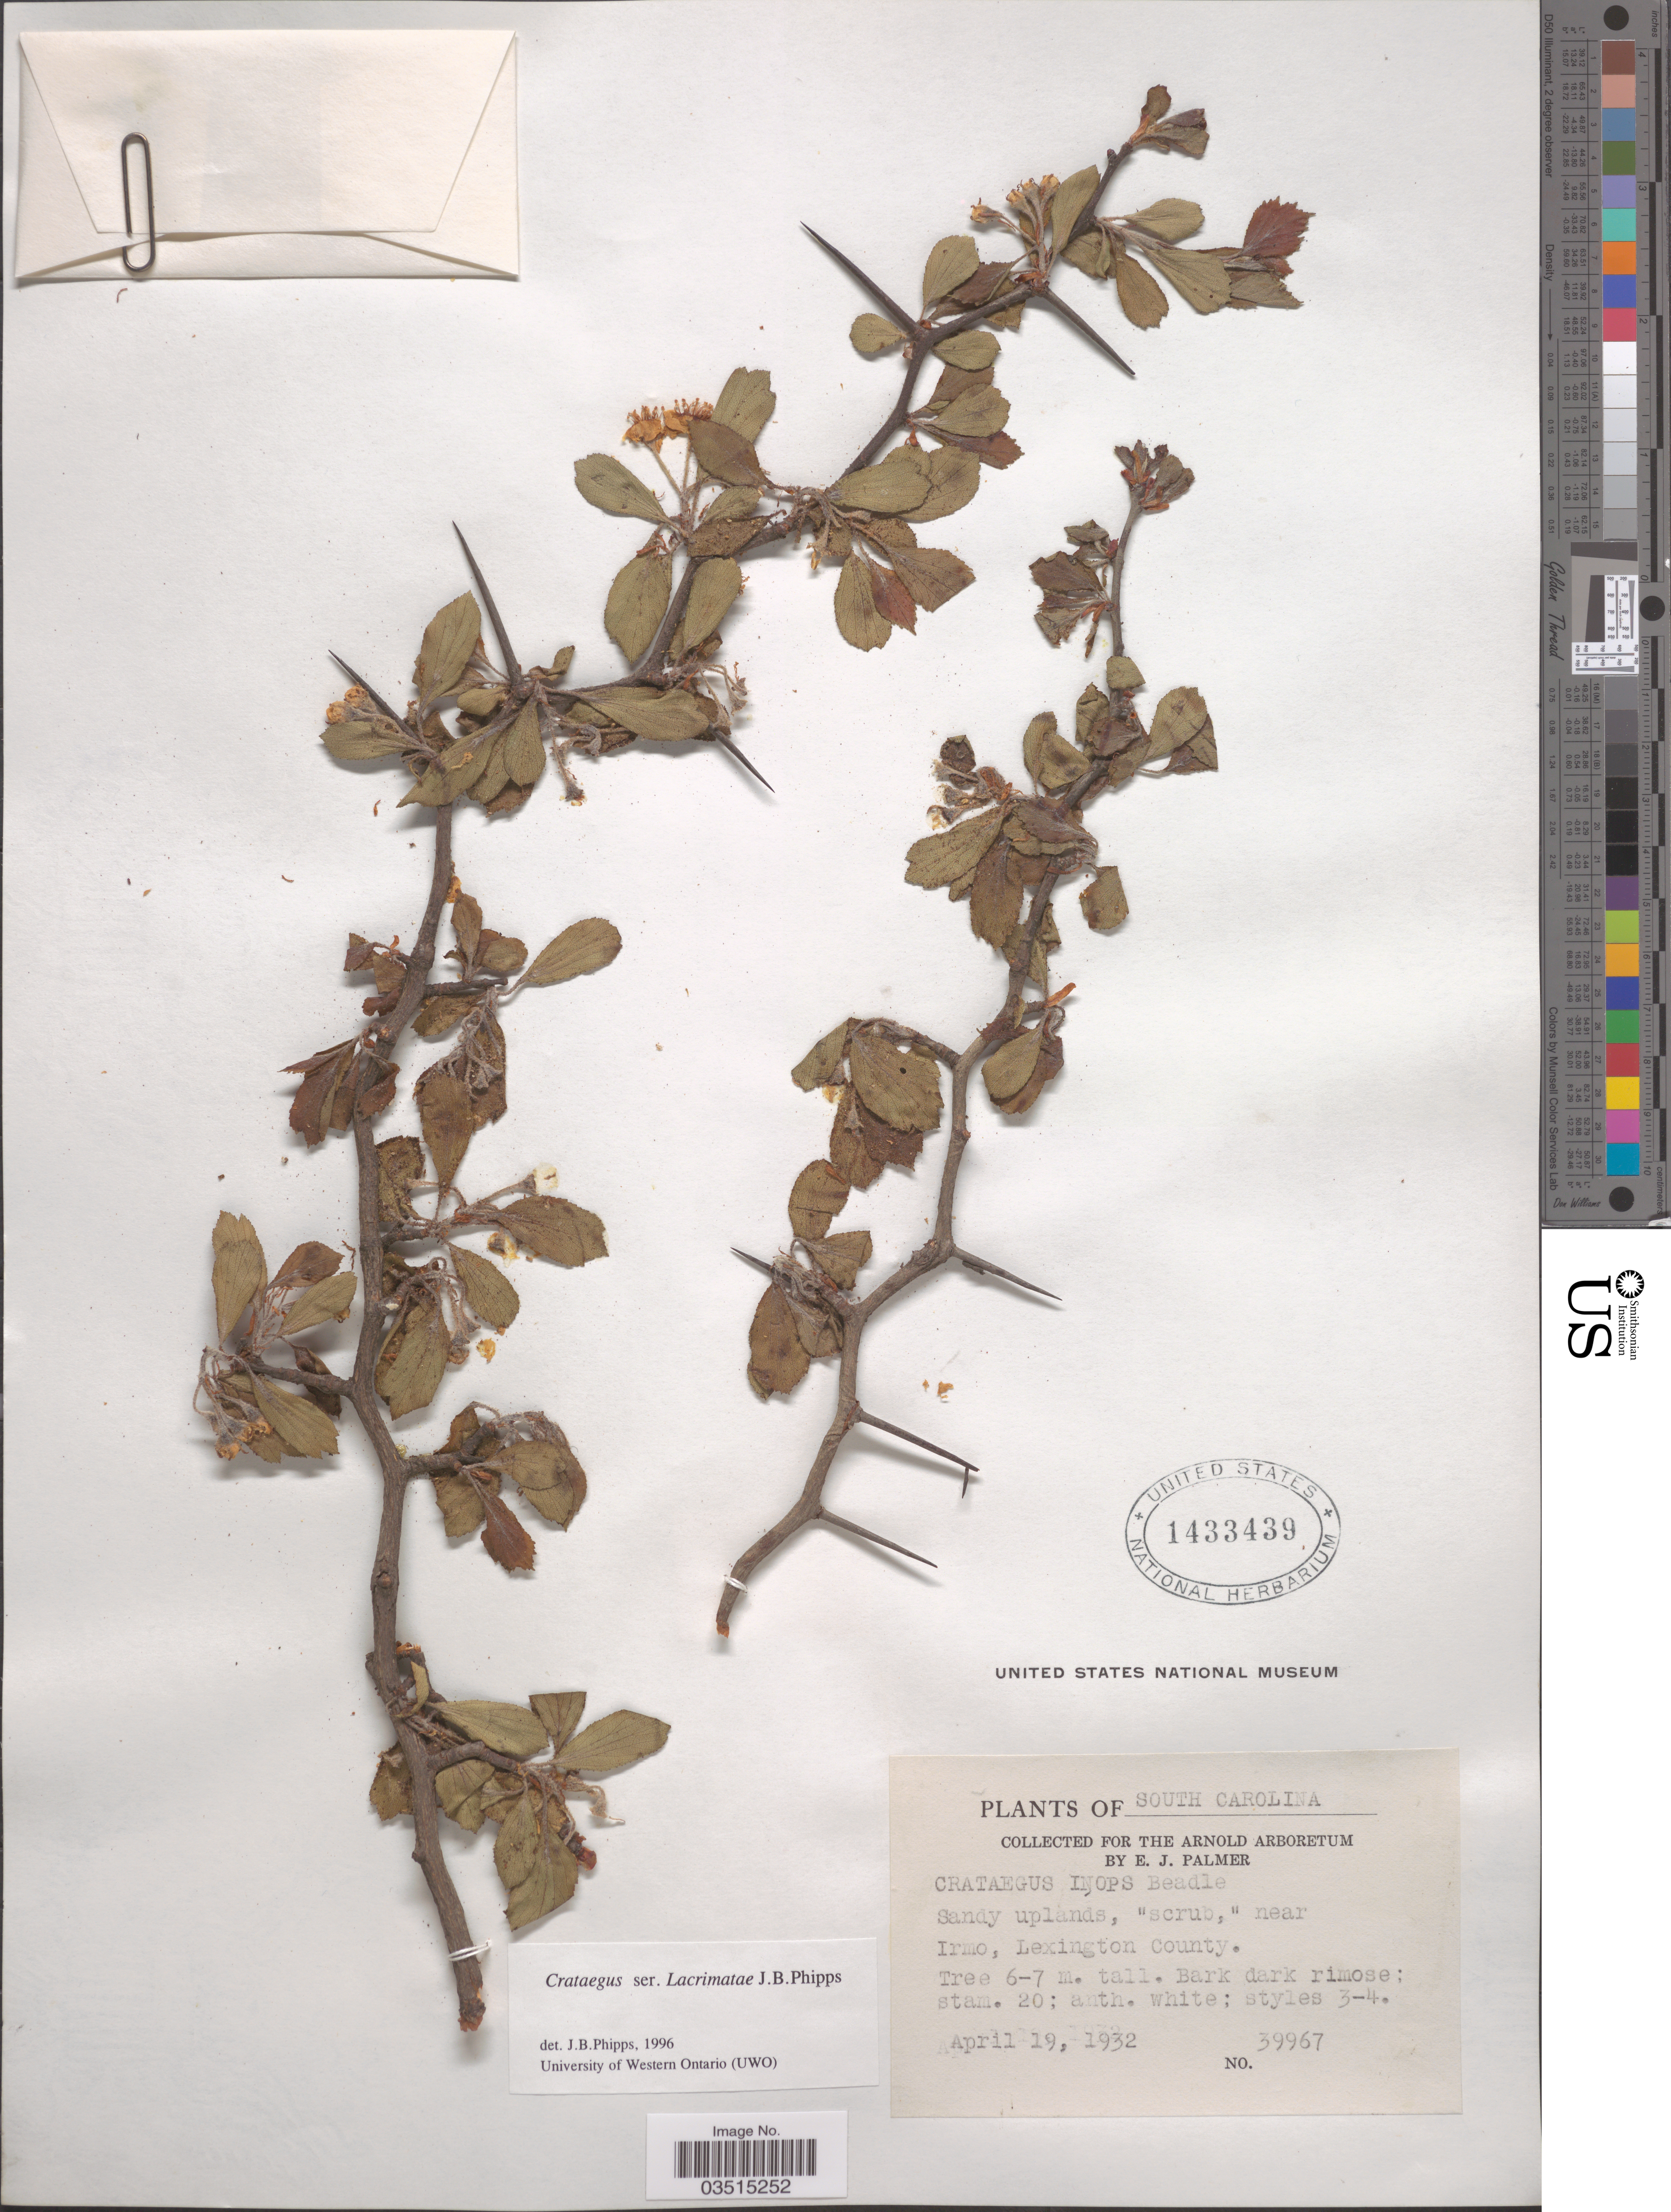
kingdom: Plantae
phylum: Tracheophyta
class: Magnoliopsida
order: Rosales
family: Rosaceae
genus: Crataegus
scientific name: Crataegus lanata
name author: Beadle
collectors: E. J. Palmer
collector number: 39967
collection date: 1932-04-19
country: United States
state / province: South Carolina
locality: Near Irmo, Lexington County.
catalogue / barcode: US 1433439